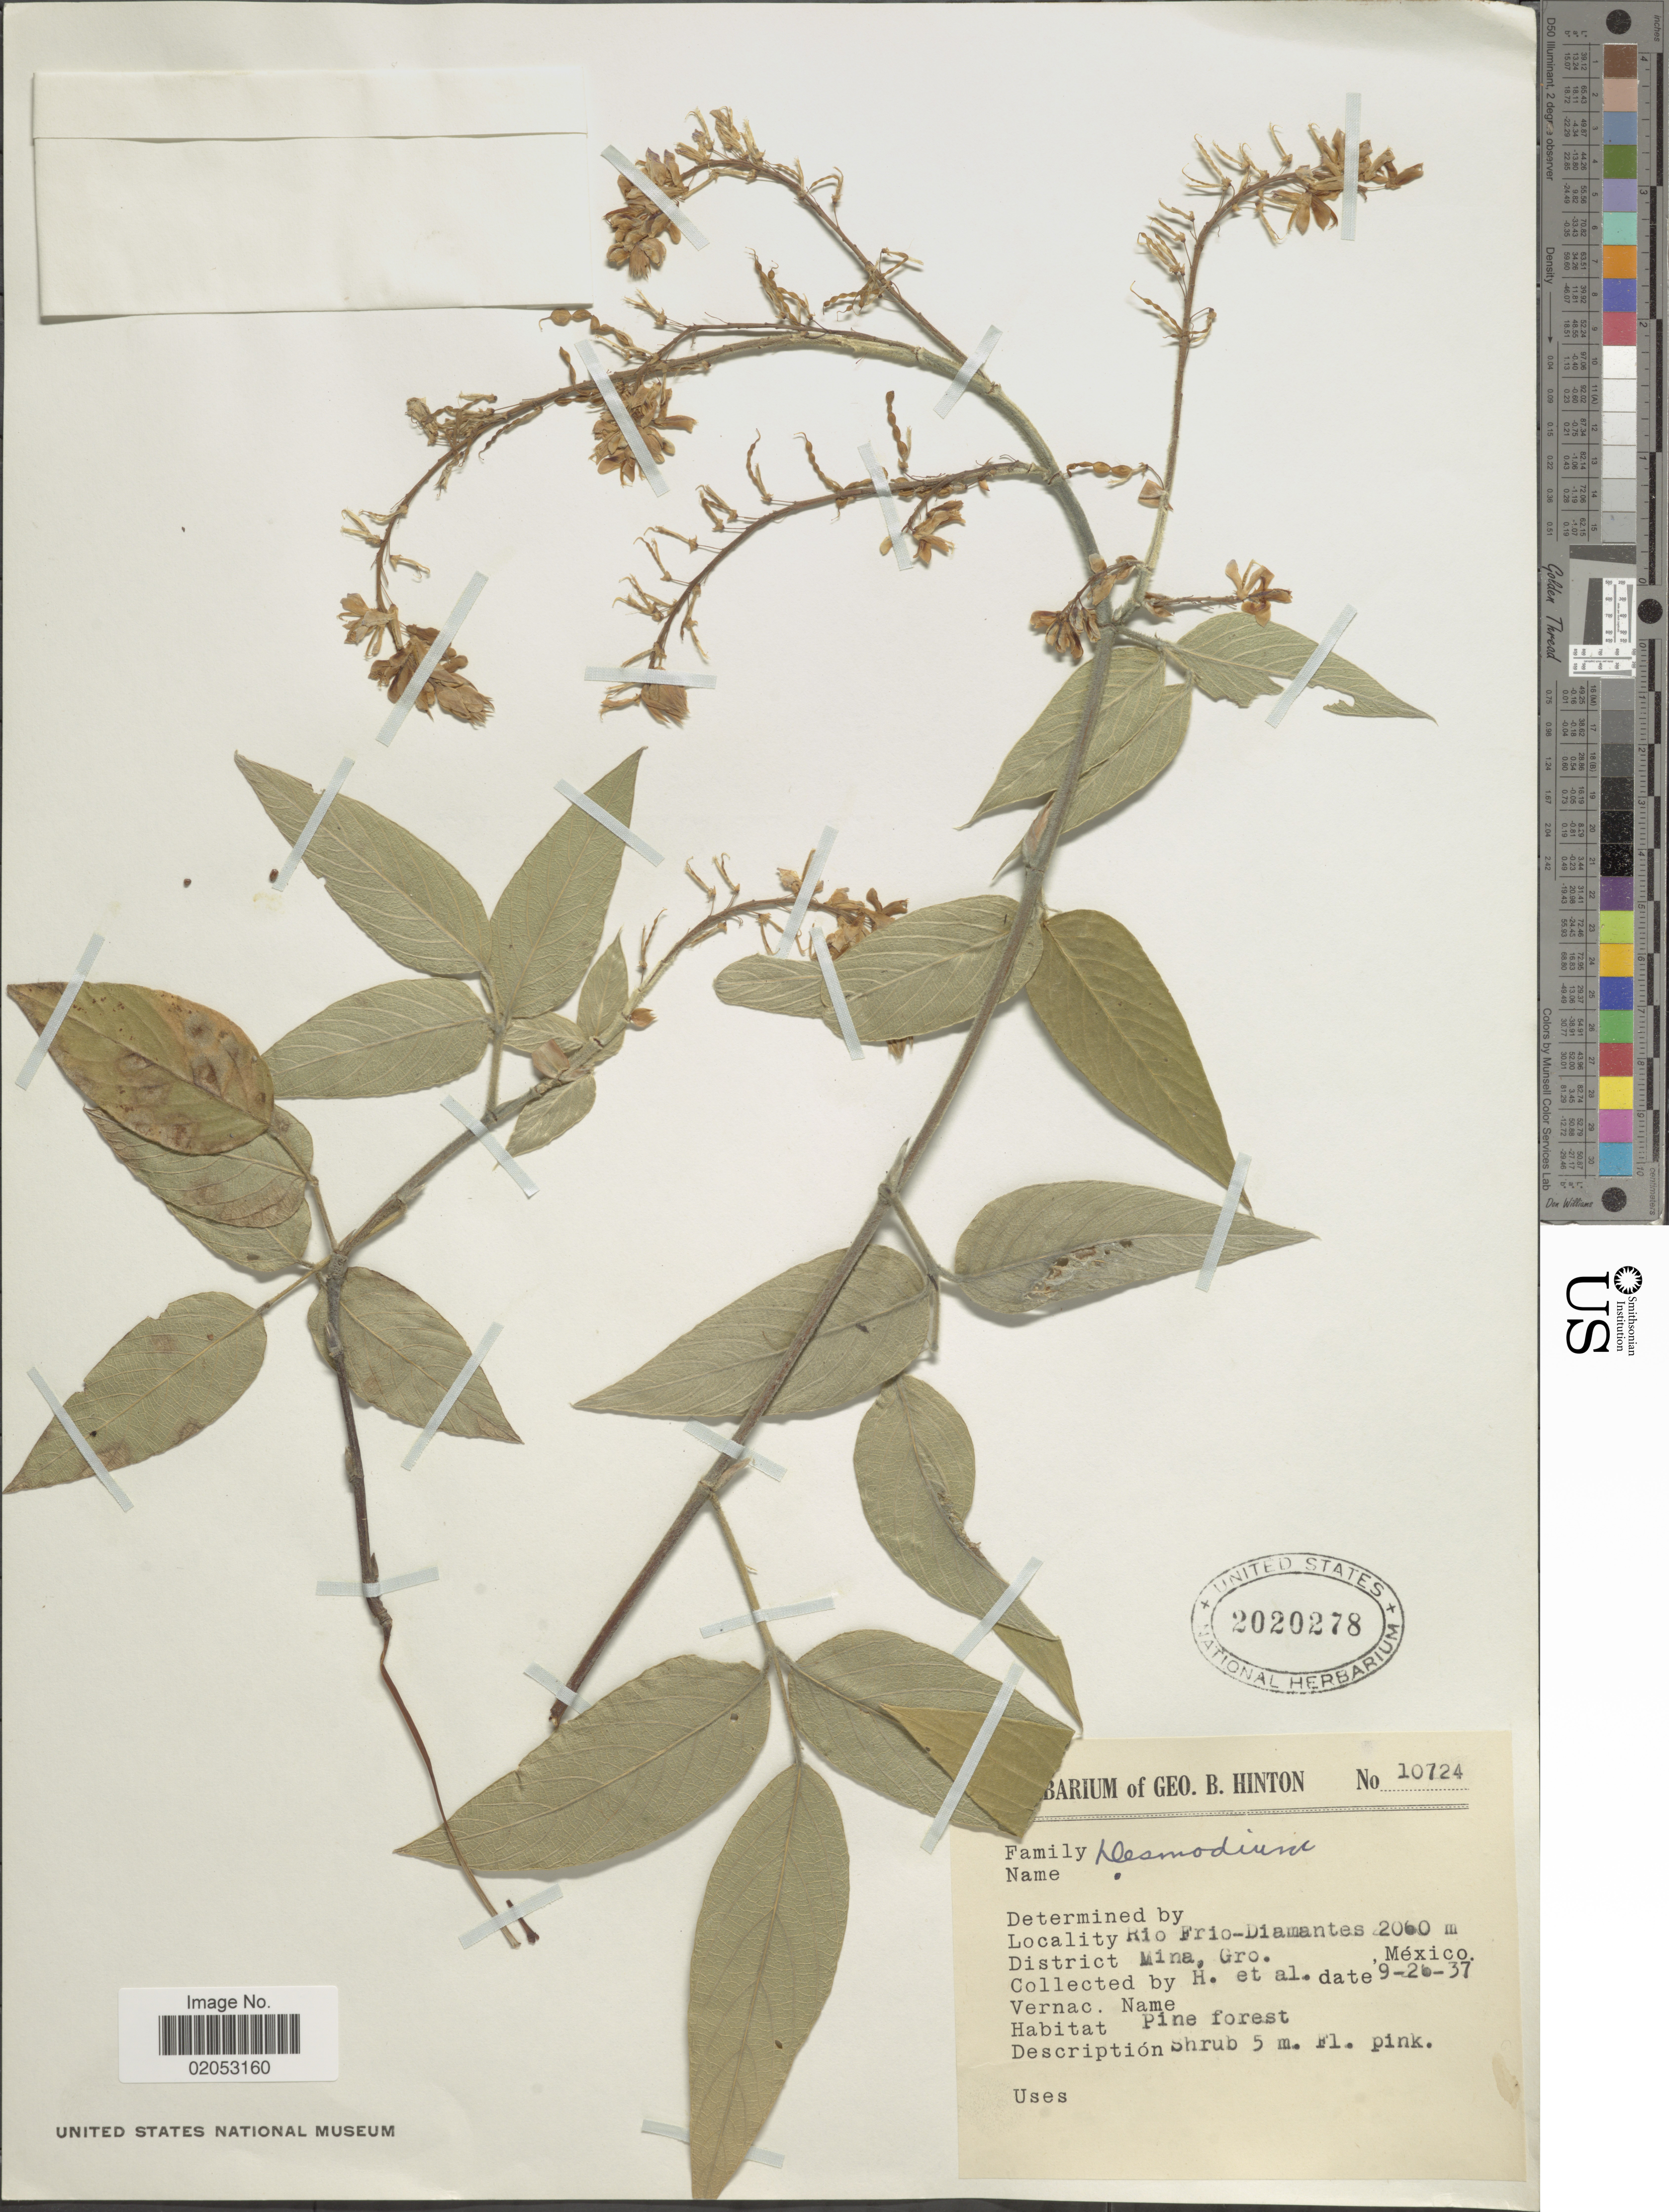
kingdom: Plantae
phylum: Tracheophyta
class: Magnoliopsida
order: Fabales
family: Fabaceae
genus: Desmodium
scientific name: Desmodium sp.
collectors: G. B. Hinton & et al.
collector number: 10724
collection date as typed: Transcribed d/m/y: 26/9/37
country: Mexico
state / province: Guerrero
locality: Rio Frio-Diamantes. District Mina, Gro., México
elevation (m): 2060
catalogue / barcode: US 2020278